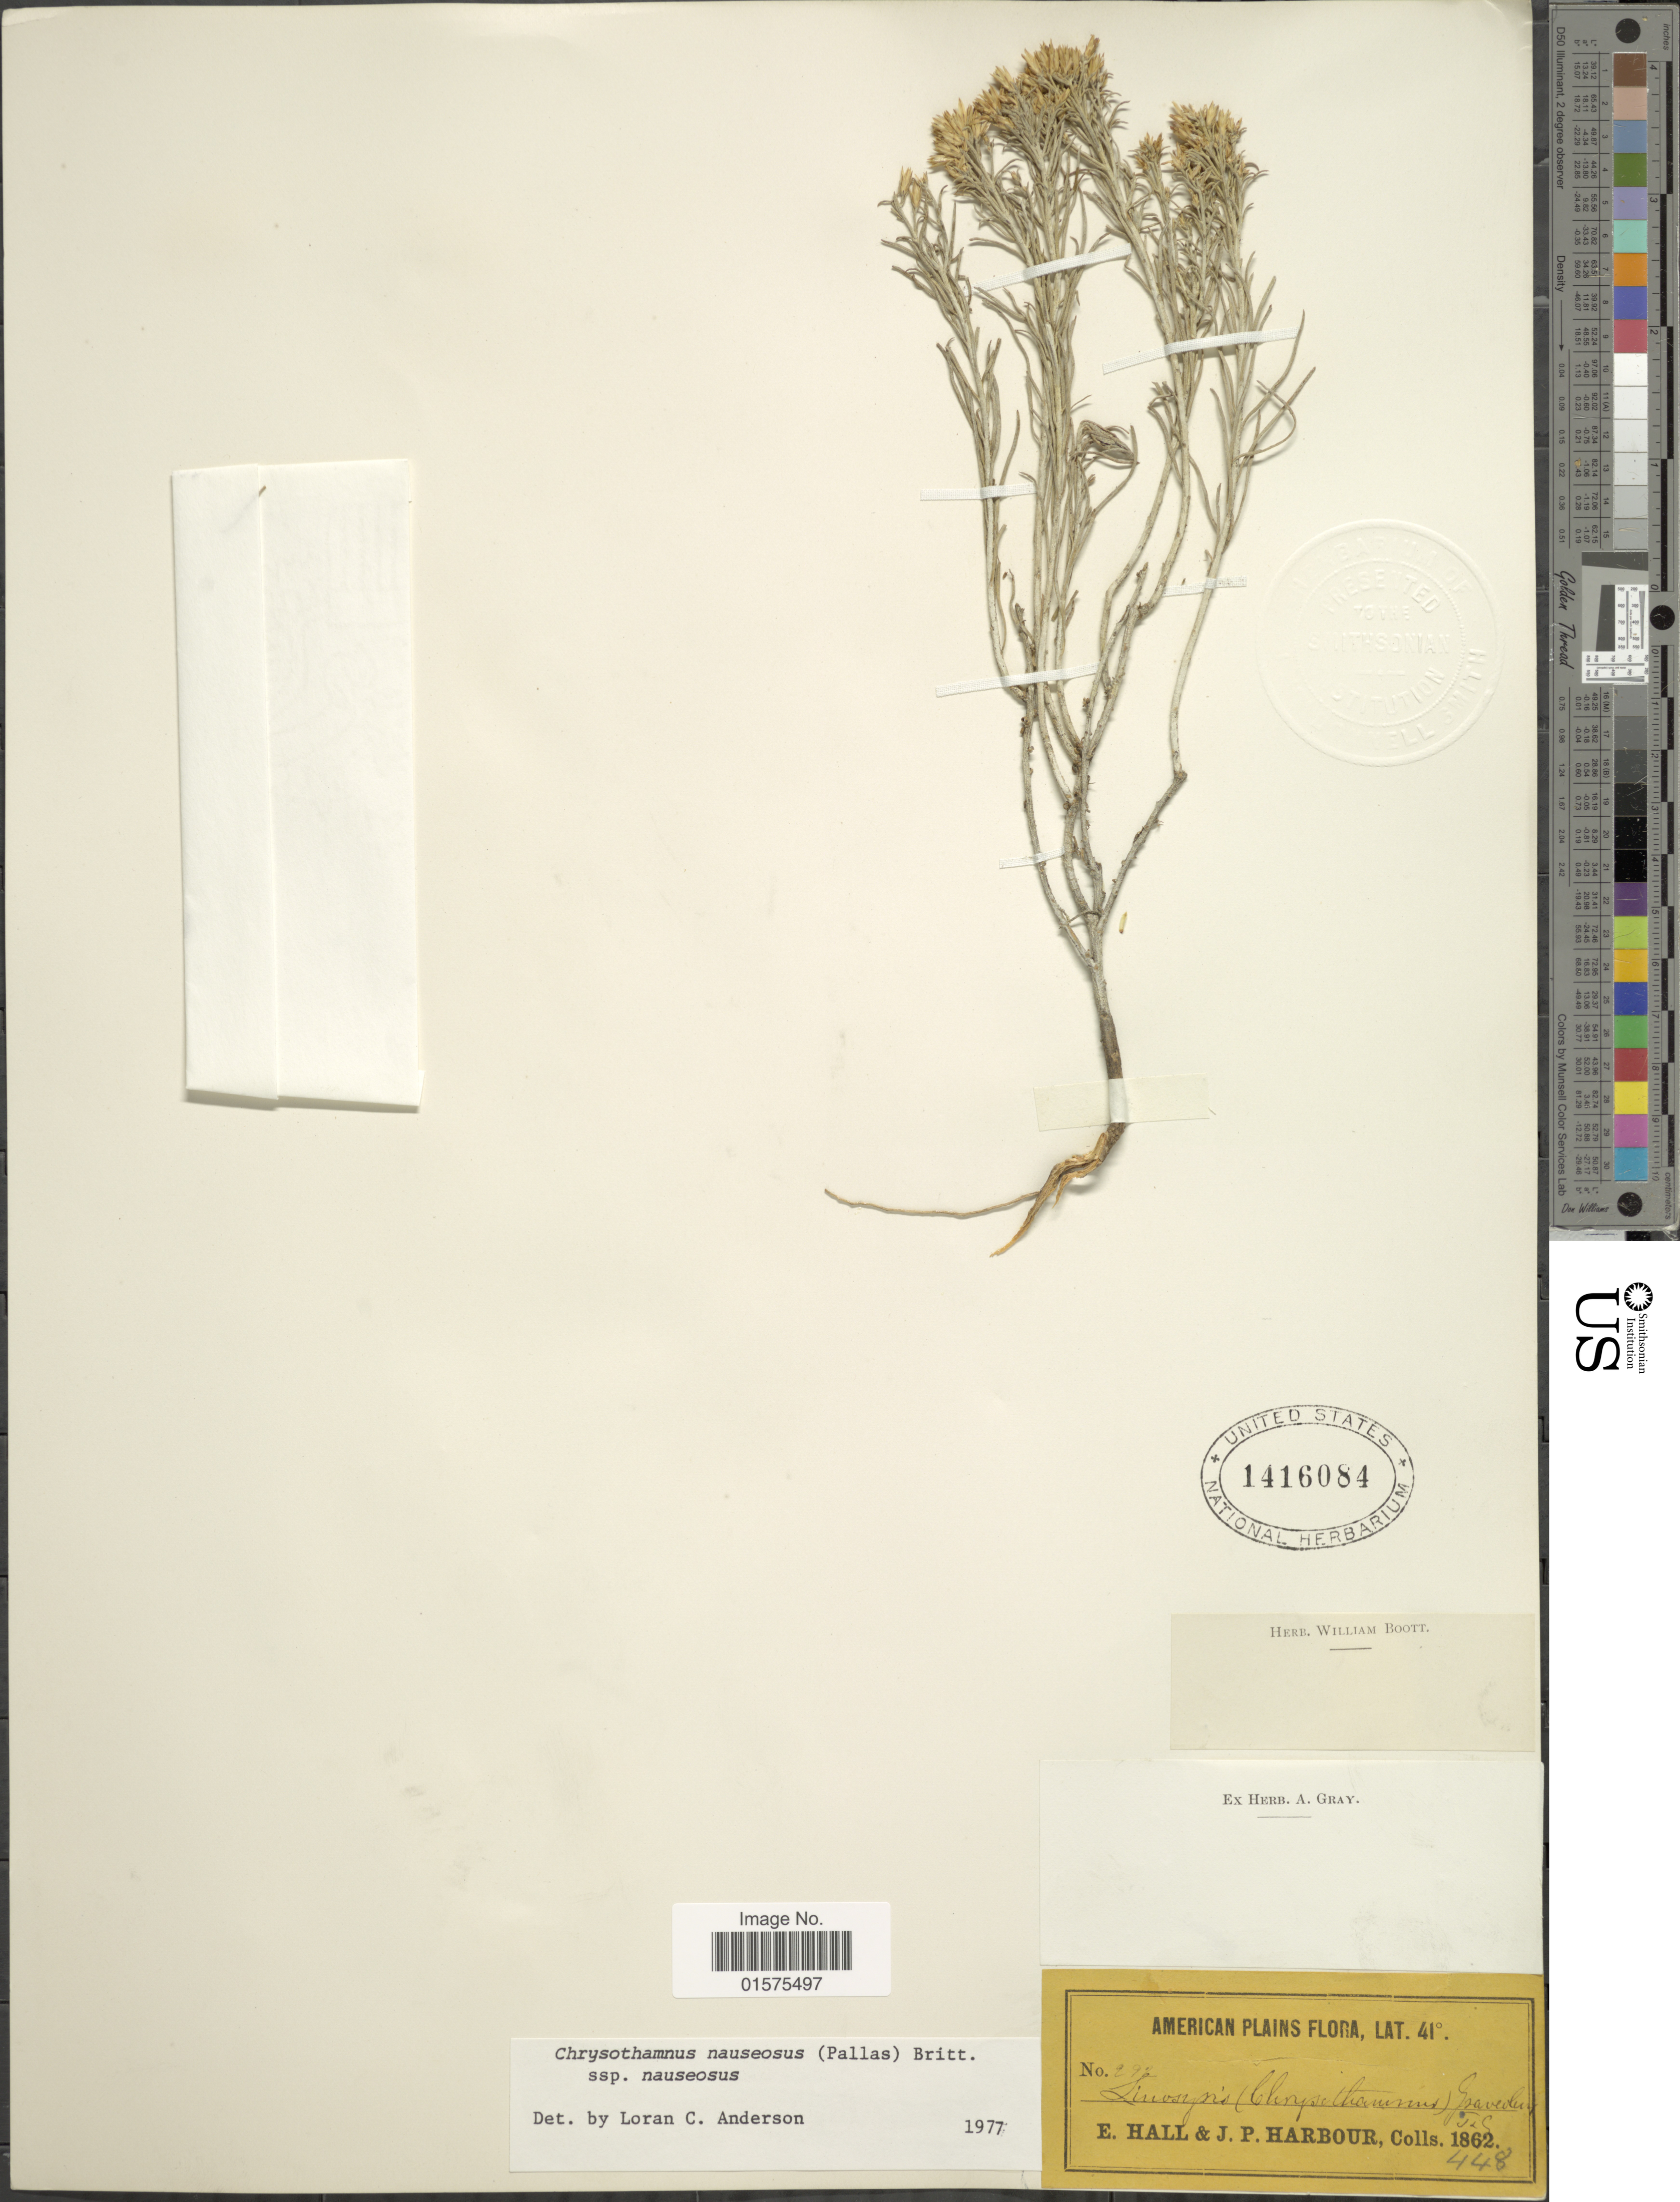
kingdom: Plantae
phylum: Tracheophyta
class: Magnoliopsida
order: Asterales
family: Asteraceae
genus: Ericameria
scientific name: Ericameria nauseosa var. nauseosa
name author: (Pall. ex Pursh) G.L. Nesom & G.I. Baird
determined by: Urbatsch, Lowell E., Curator (LSU), Louisiana State University (UNITED STATES)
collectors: E. Hall & J. Harbour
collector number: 292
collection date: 1862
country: United States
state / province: Colorado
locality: American plains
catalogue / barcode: US 1416084